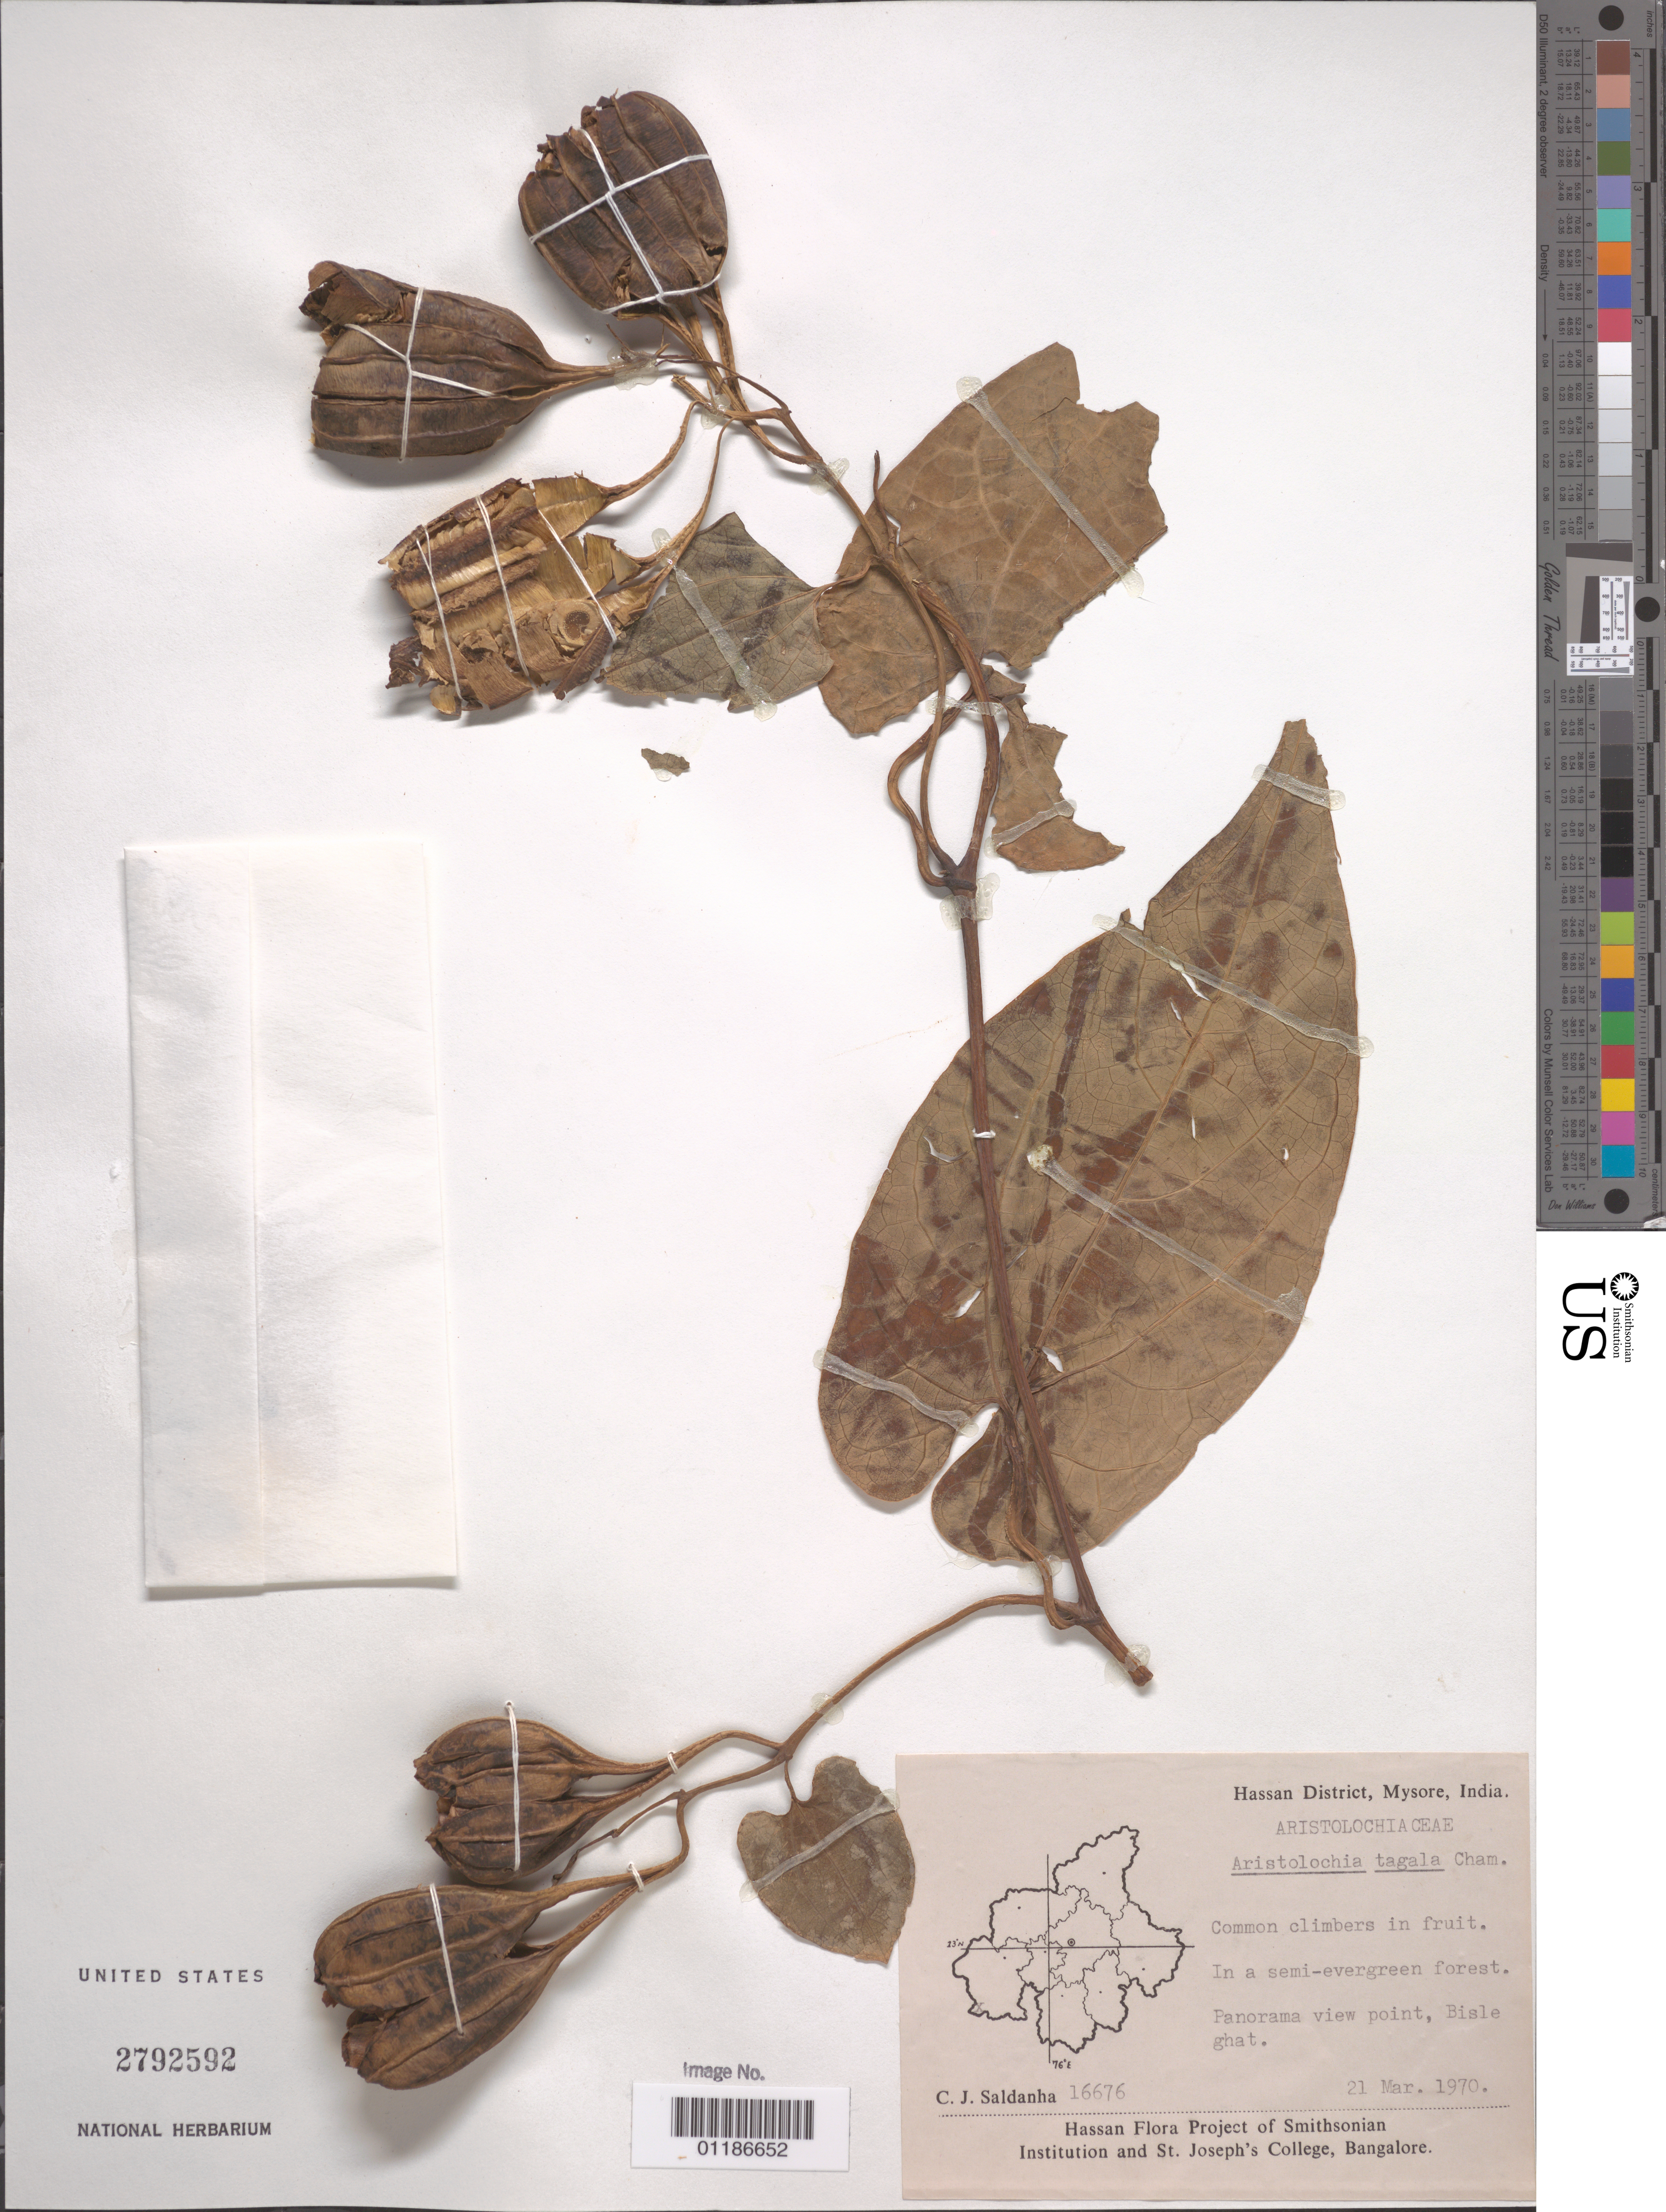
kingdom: Plantae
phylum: Tracheophyta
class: Magnoliopsida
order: Piperales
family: Aristolochiaceae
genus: Aristolochia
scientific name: Aristolochia tagala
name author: Cham.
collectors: C. J. Saldanha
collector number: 16676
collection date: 1970-03-21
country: India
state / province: Karnataka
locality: Panorama view point, Bisle ghat, Hassan district.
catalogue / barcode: US 2792592